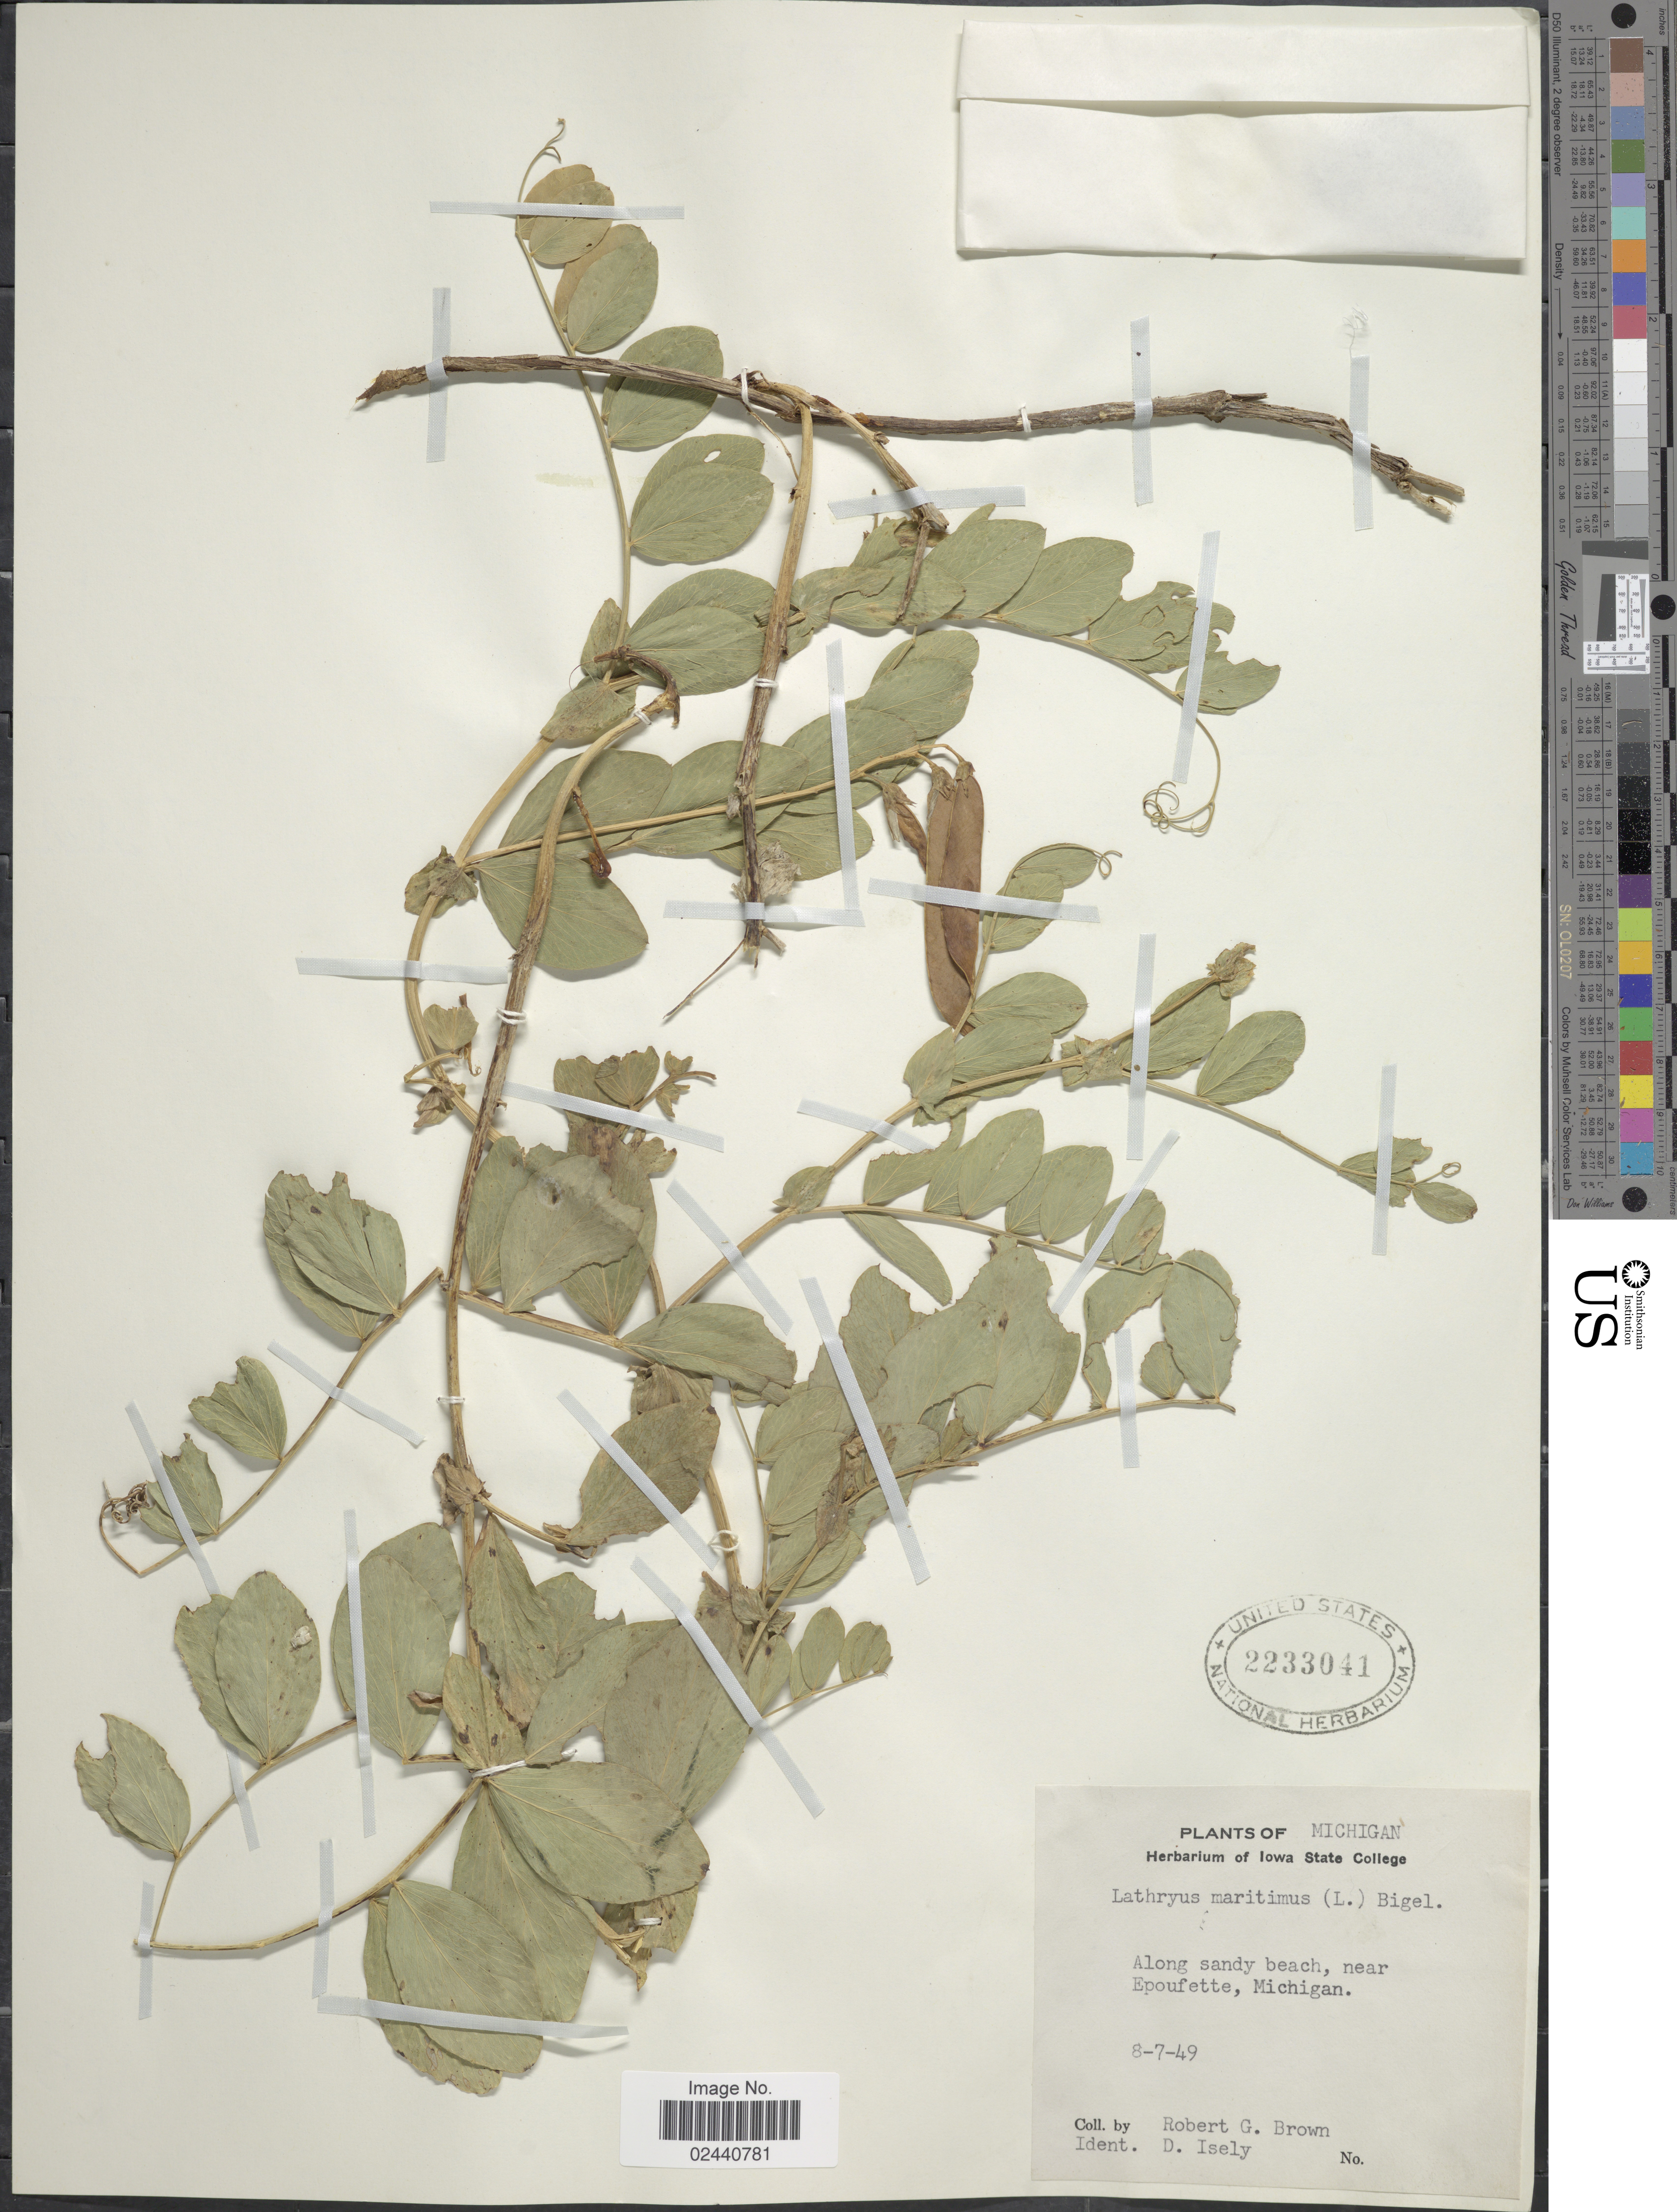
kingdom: Plantae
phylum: Tracheophyta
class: Magnoliopsida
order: Fabales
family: Fabaceae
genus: Lathyrus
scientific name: Lathyrus lanszwertii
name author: Kellogg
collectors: W. T. Aiton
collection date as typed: Transcribed d/m/y: 7/8/49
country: United States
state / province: Michigan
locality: Along sandy beach, near Epoufette. Michigan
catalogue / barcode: US 2233041